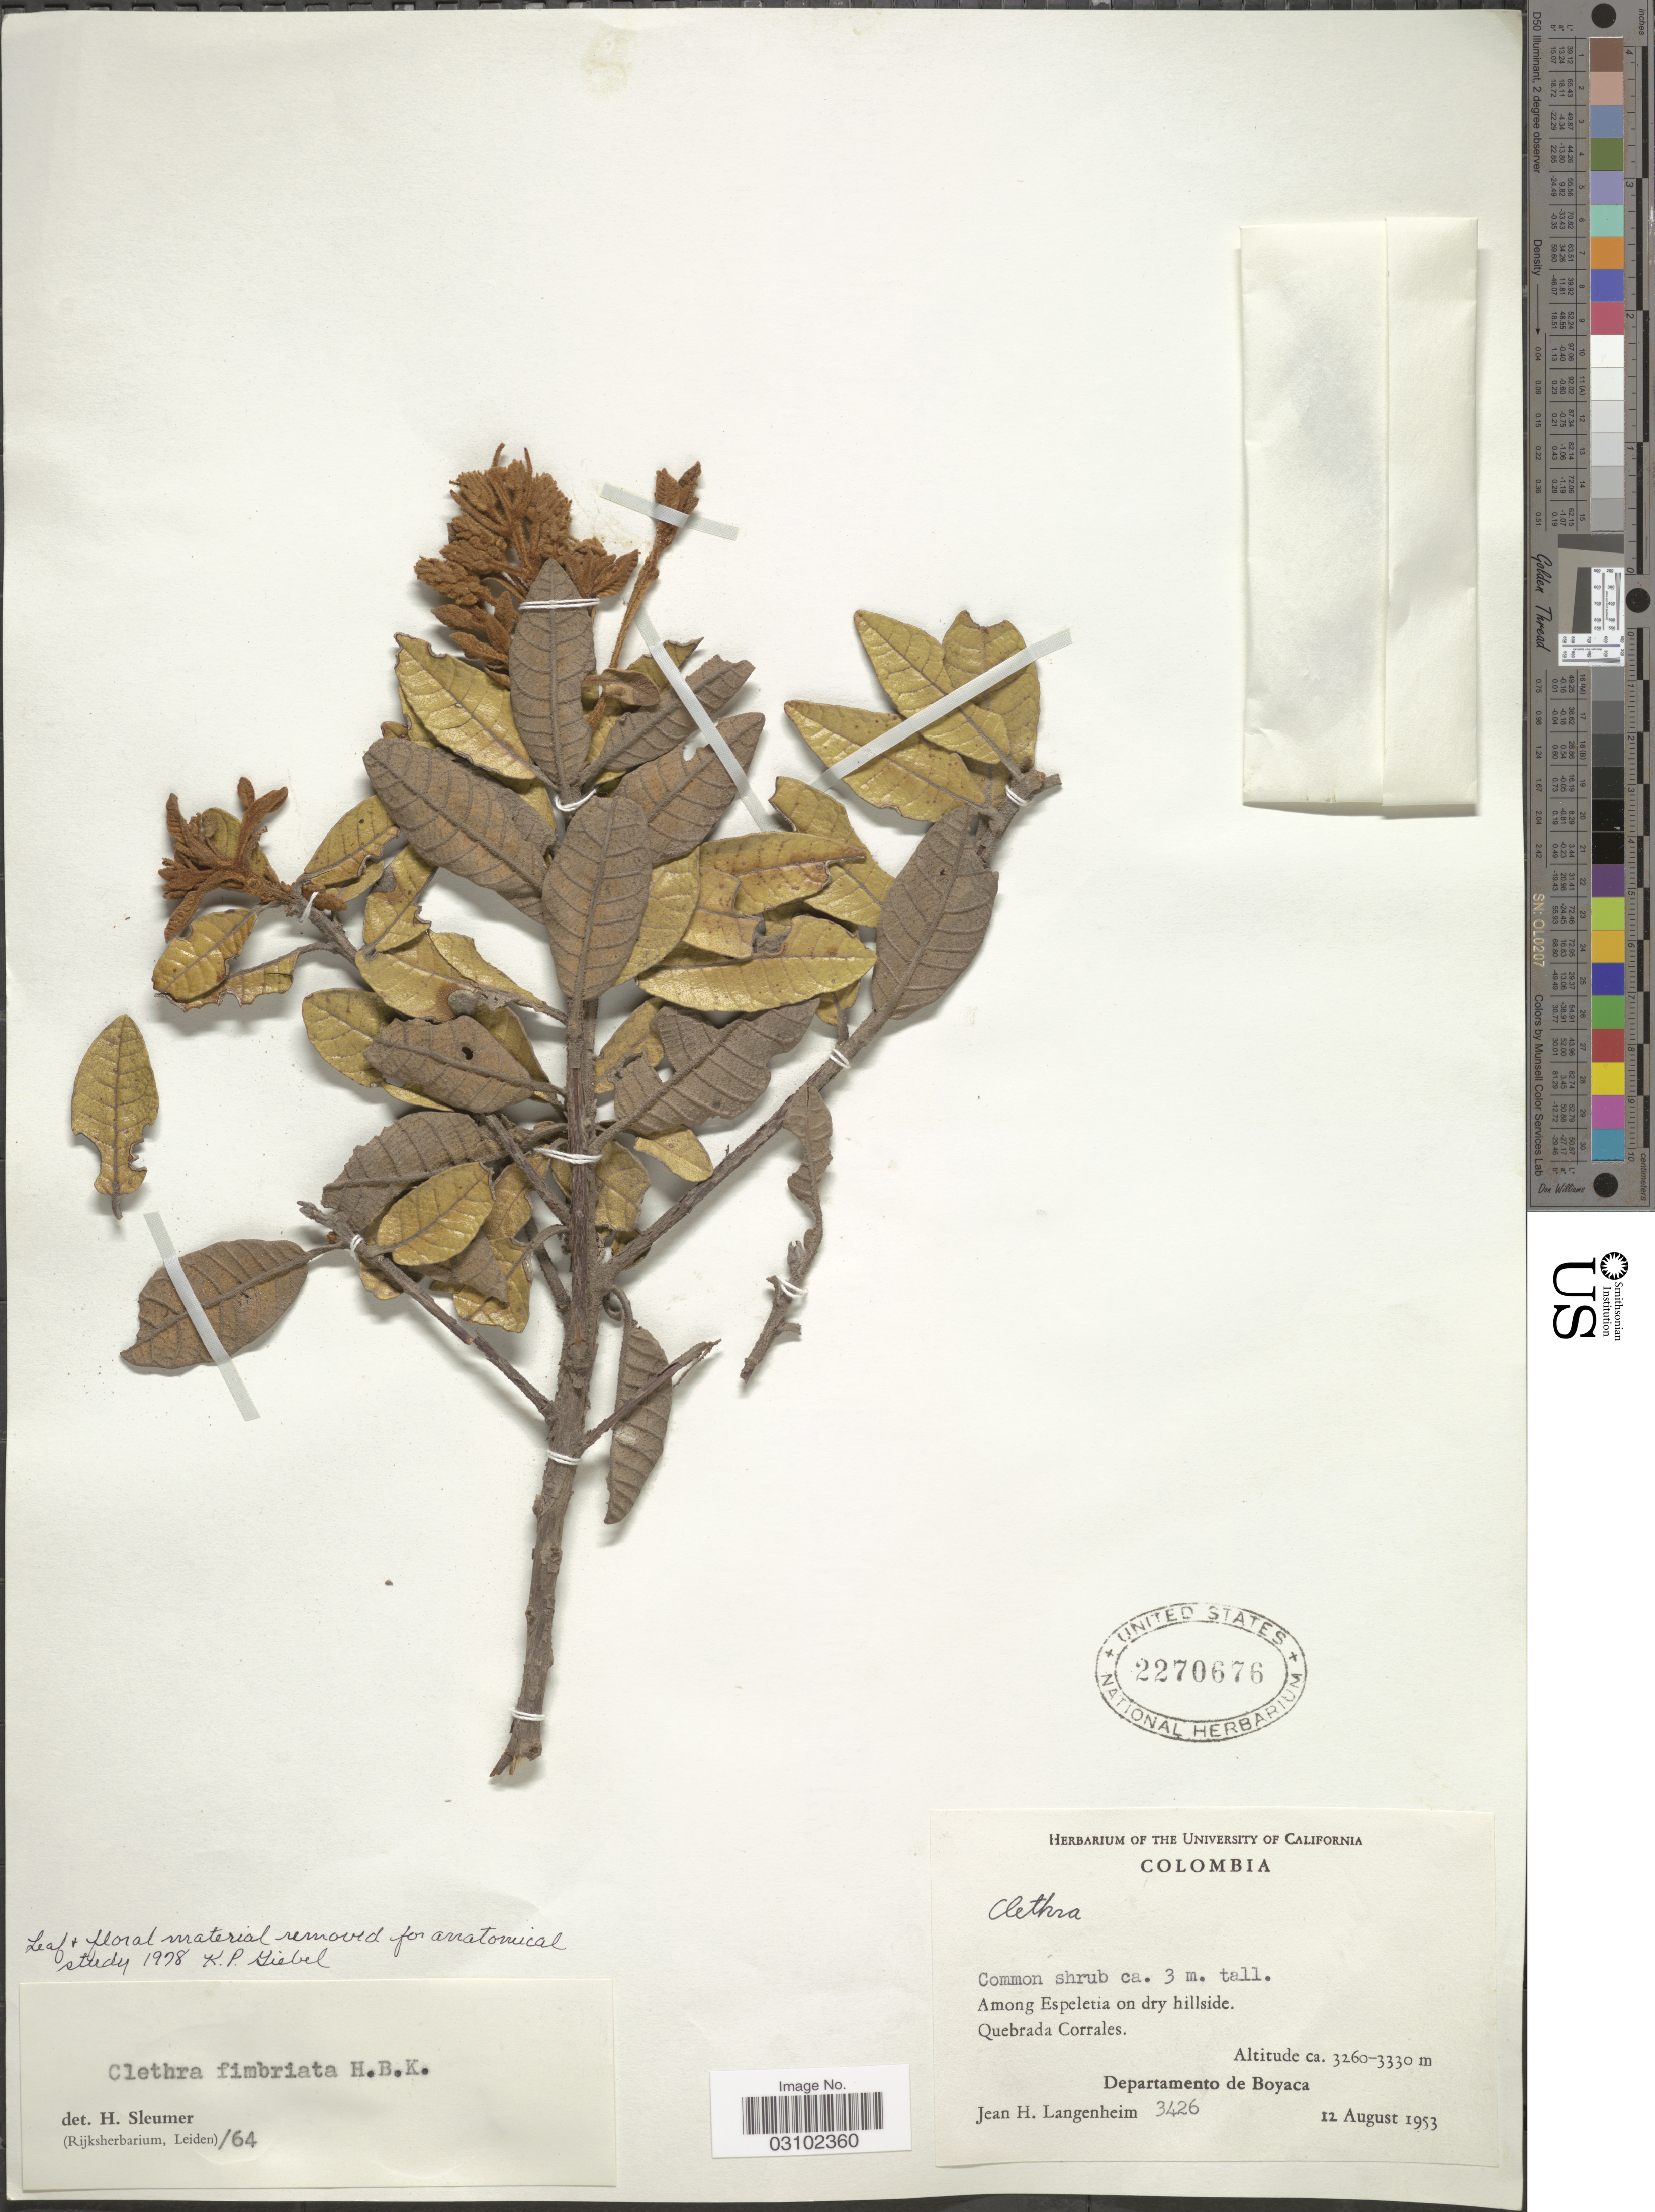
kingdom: Plantae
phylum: Tracheophyta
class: Magnoliopsida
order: Ericales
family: Clethraceae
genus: Clethra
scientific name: Clethra fimbriata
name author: Kunth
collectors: J. H. Langenheim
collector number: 3426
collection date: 1953-08-12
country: Colombia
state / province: Boyacá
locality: Departamento de Boyaca.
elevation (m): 3260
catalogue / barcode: US 2270676